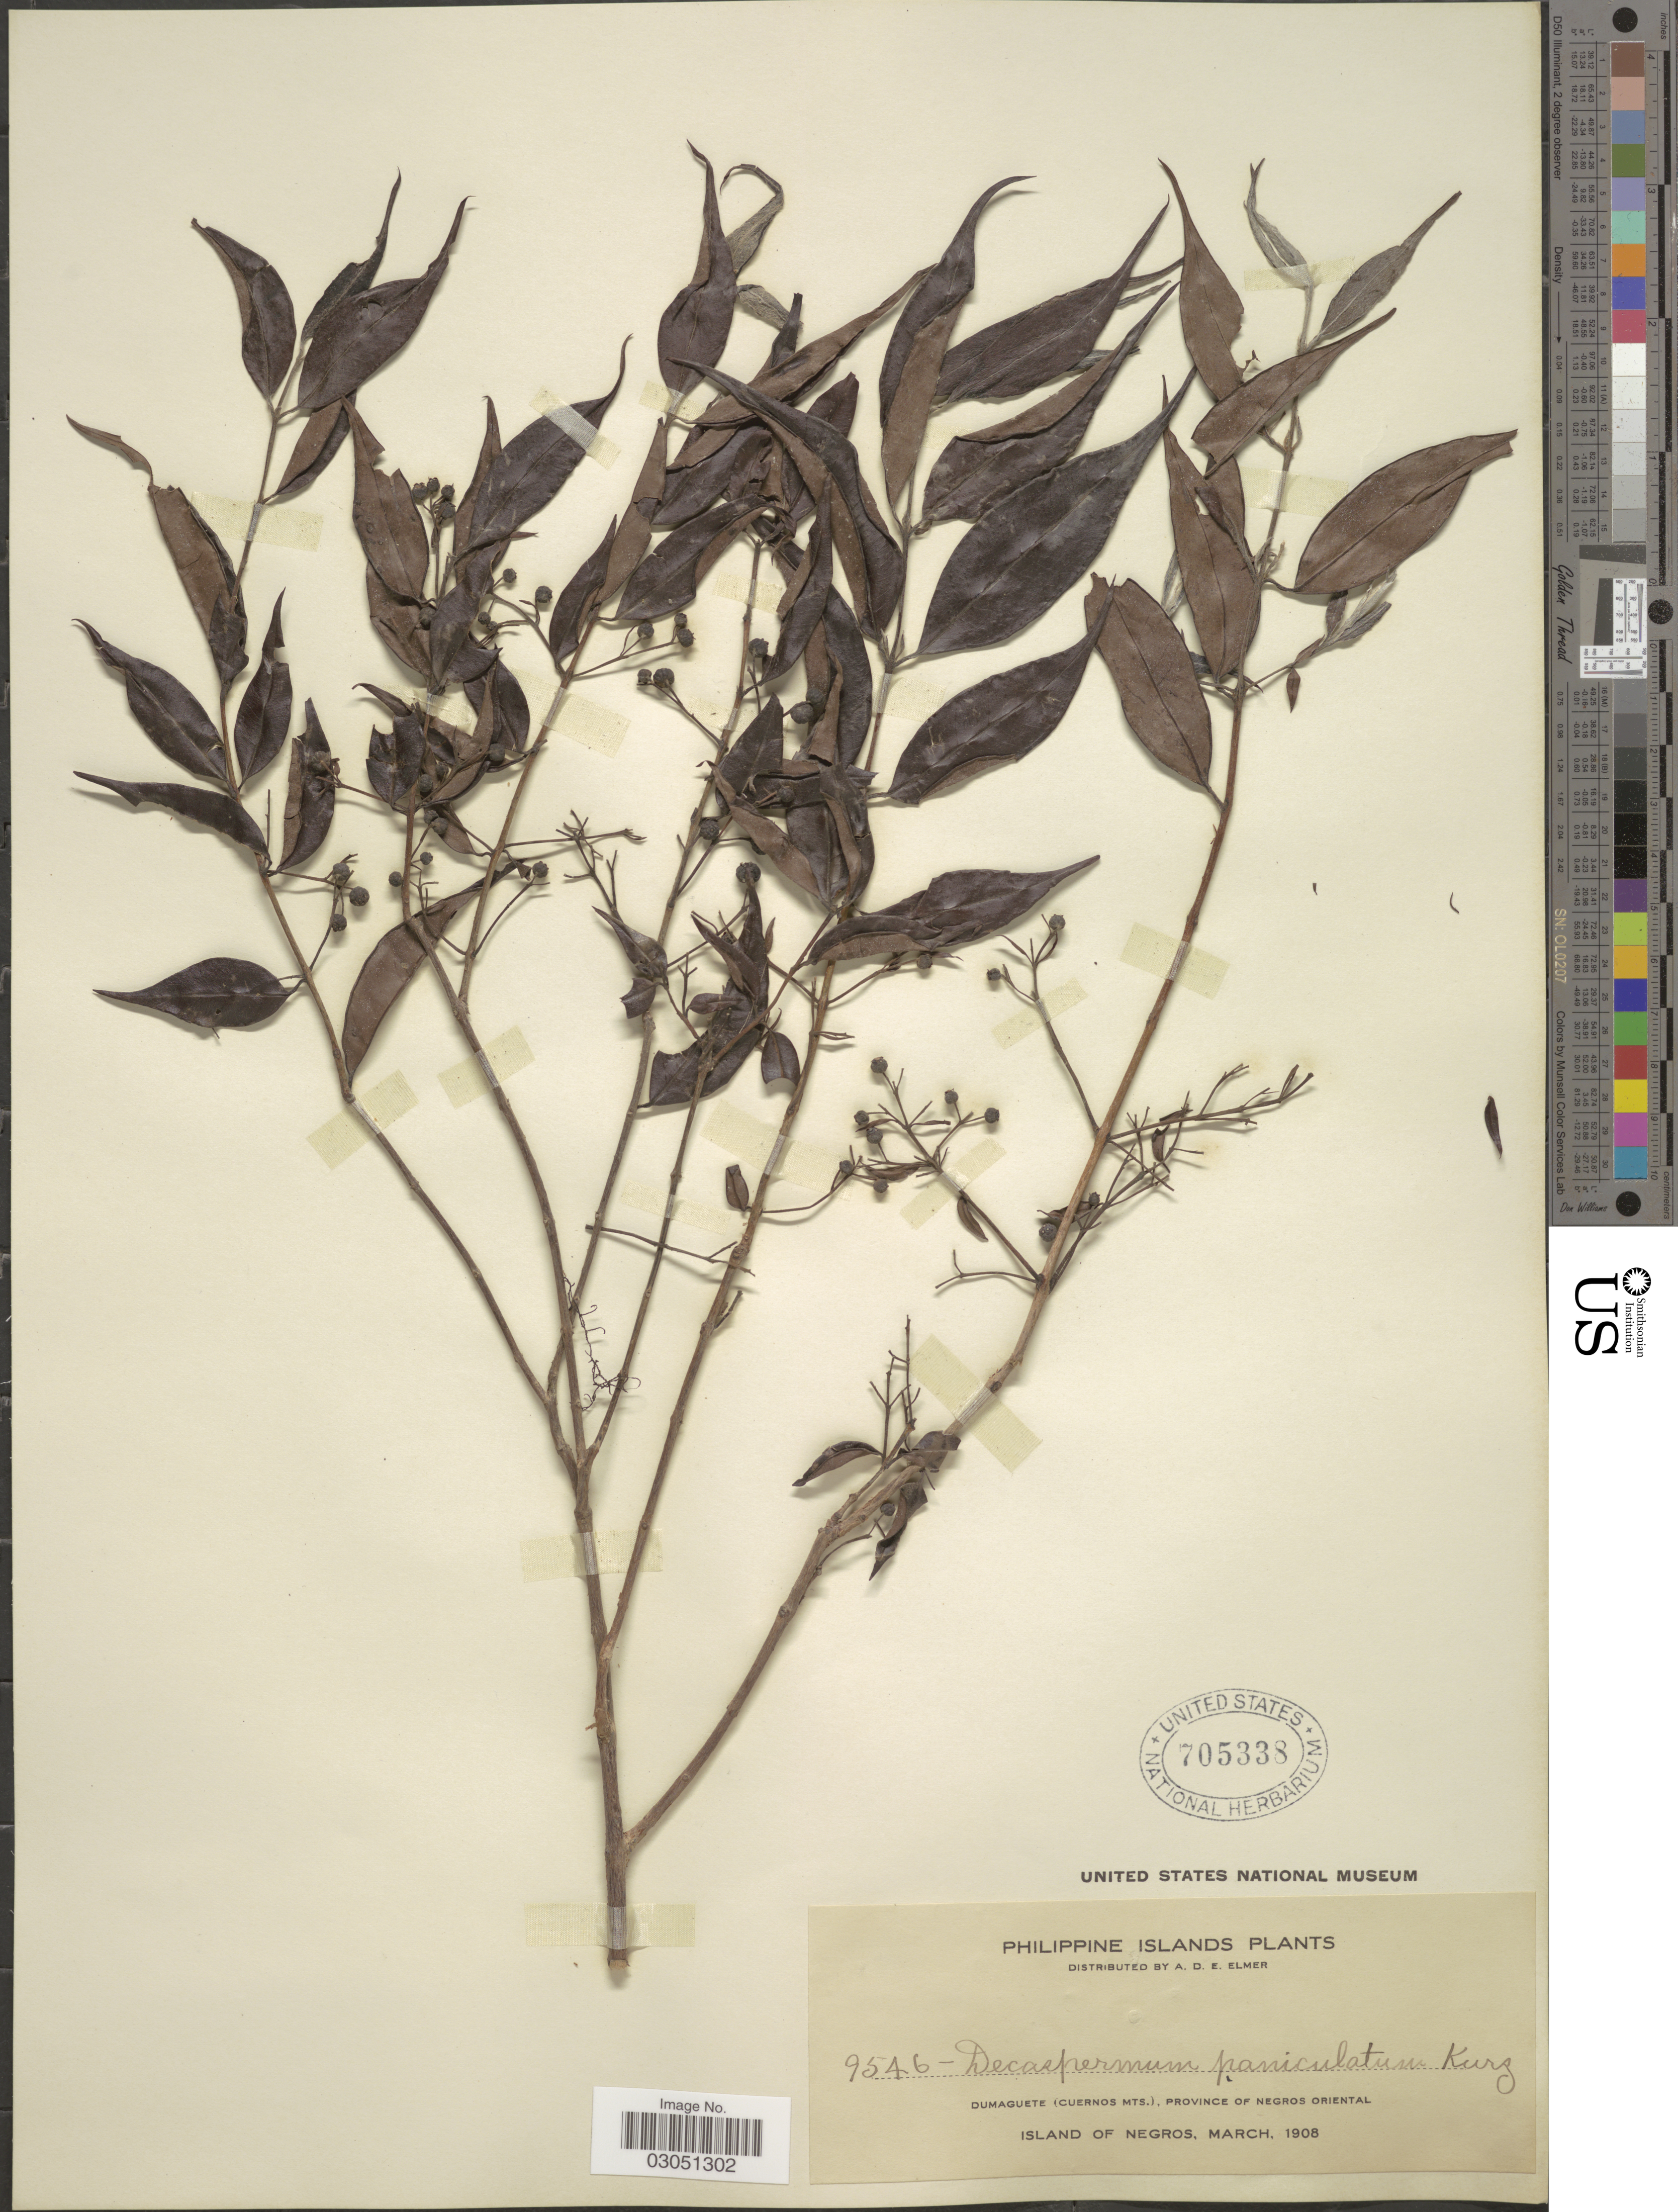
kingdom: Plantae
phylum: Tracheophyta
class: Magnoliopsida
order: Myrtales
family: Myrtaceae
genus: Decaspermum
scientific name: Decaspermum fruticosum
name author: J.R. Forst. & G. Forst.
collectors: A. D. E. Elmer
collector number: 9546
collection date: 1908-03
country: Philippines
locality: Philippine Islands, Dumaguete (Cuernos Mts.), Province of Negros Oriental, Island of Negros.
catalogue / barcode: US 705338